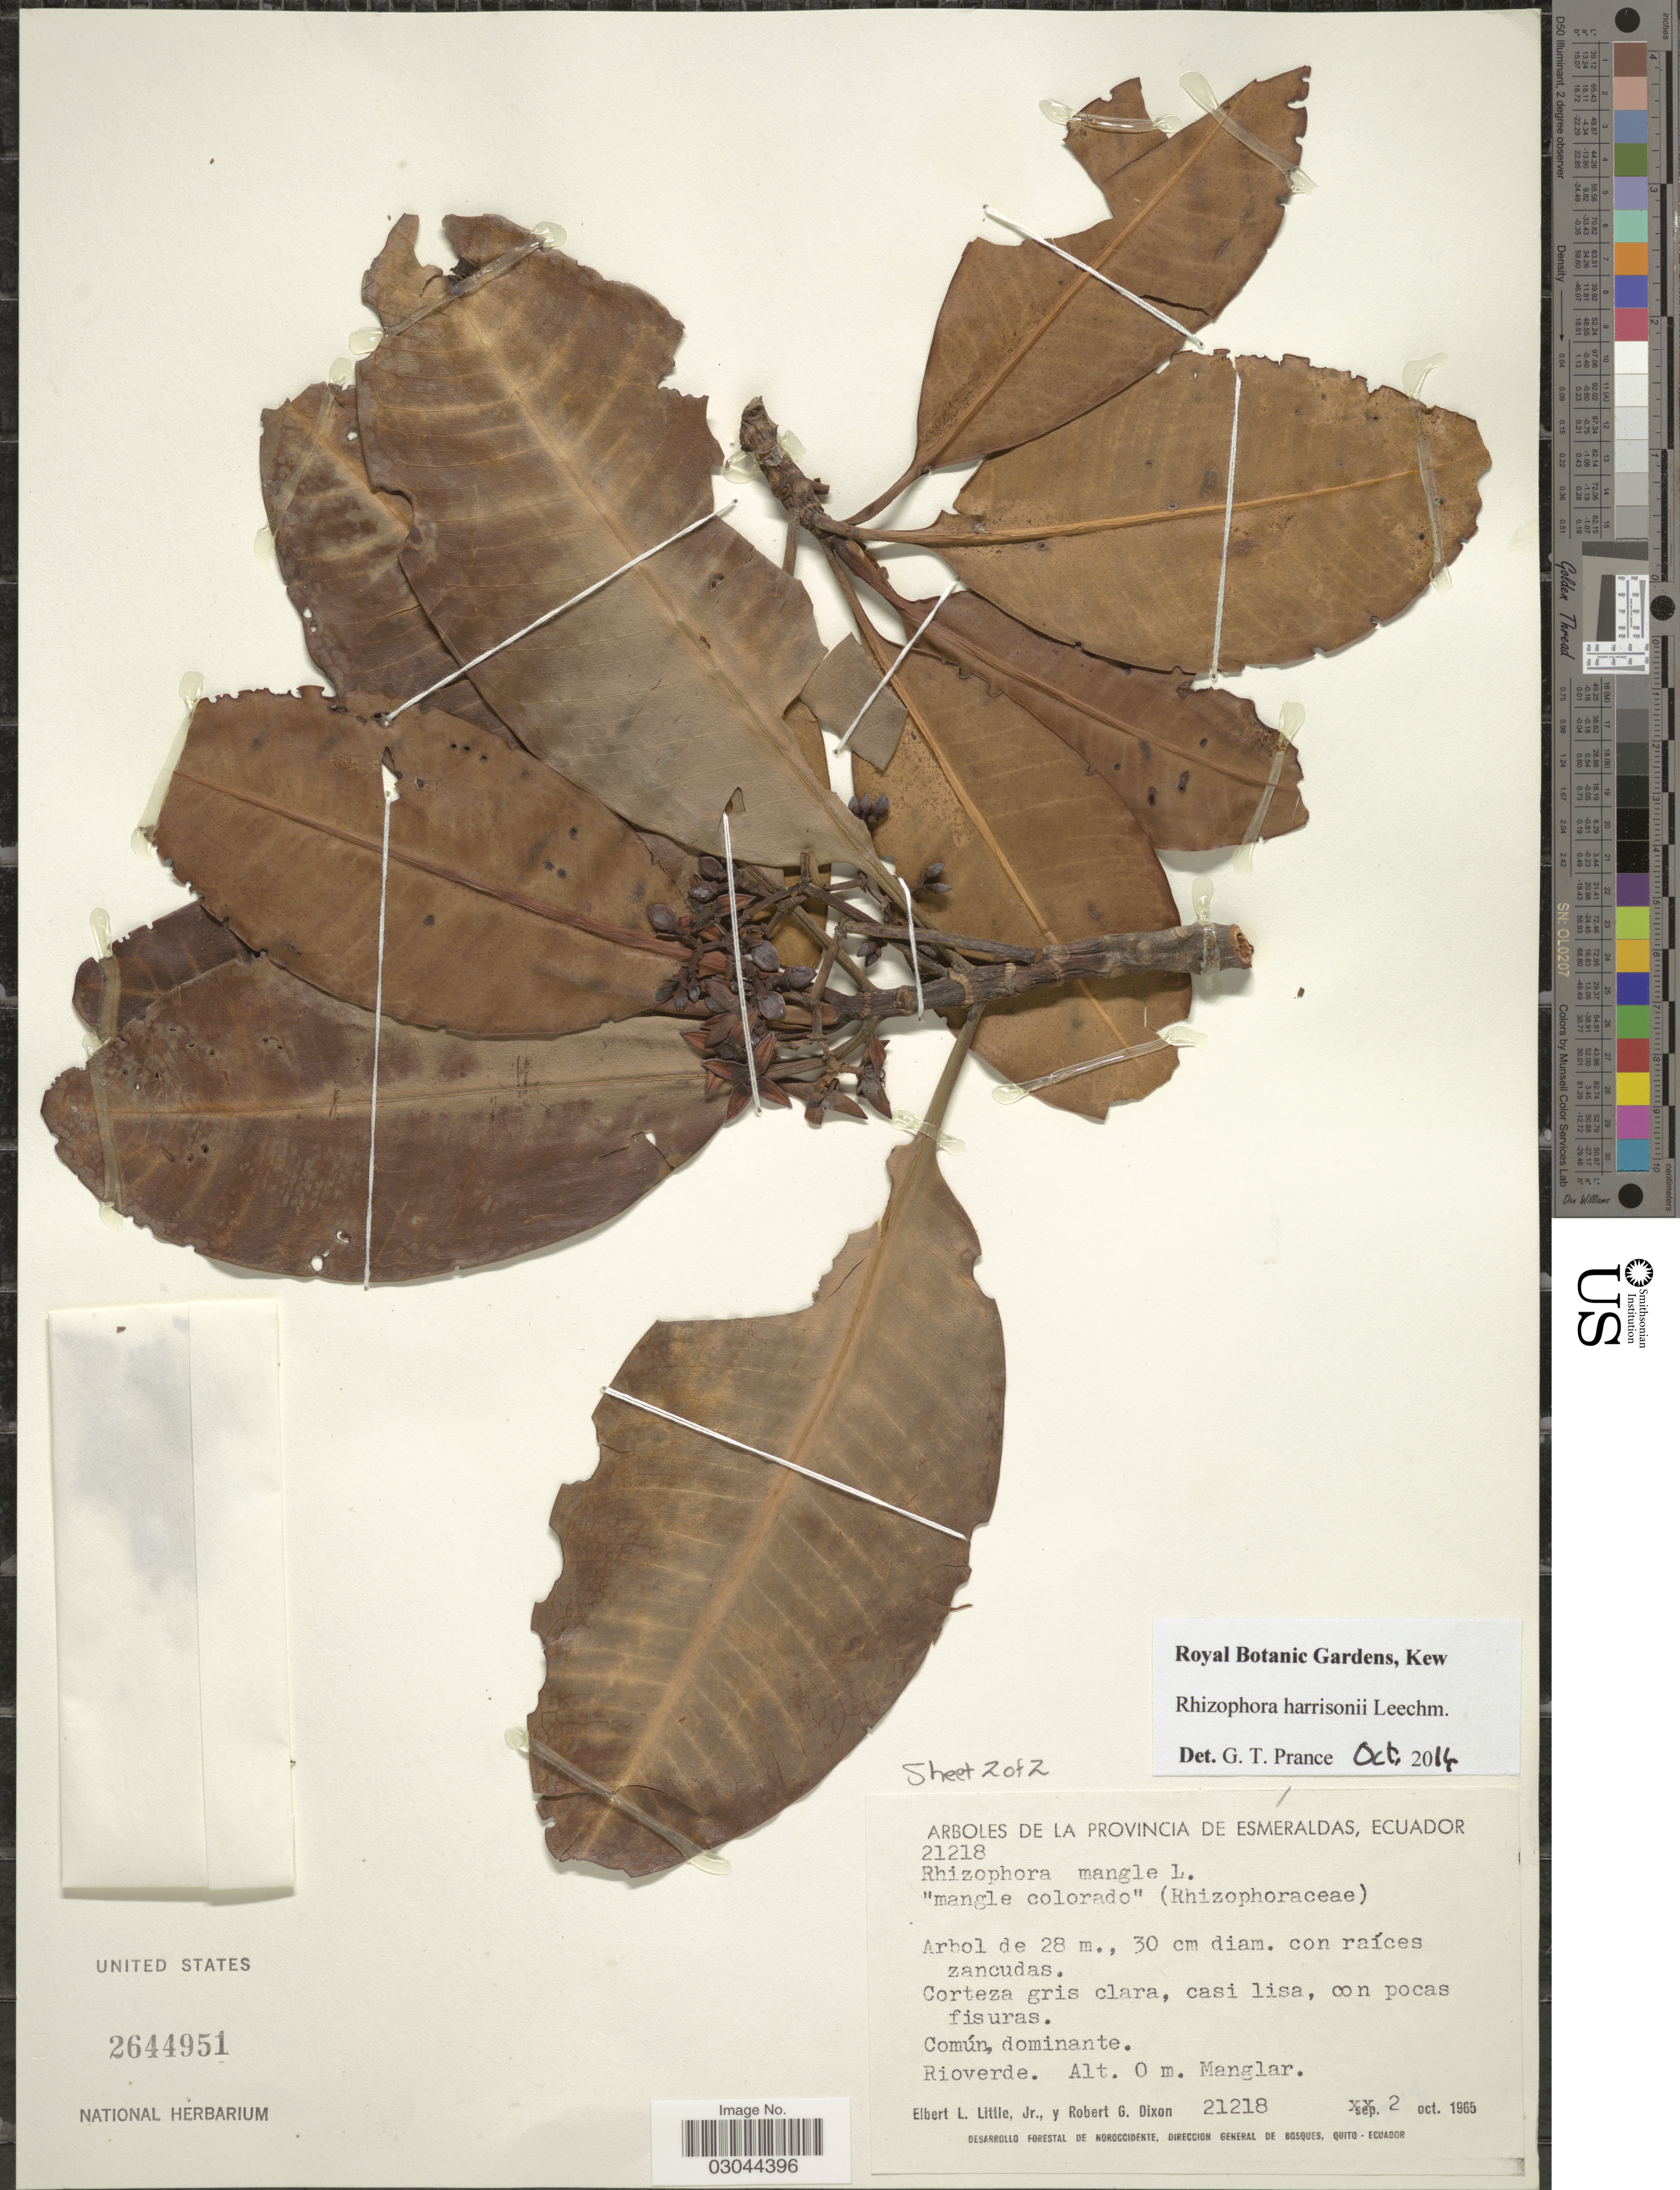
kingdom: Plantae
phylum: Tracheophyta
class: Magnoliopsida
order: Malpighiales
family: Rhizophoraceae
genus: Rhizophora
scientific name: Rhizophora harrisonii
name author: Leechm.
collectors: E. L. Little & R. G. Dixon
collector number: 21218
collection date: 1965-10-02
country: Ecuador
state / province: Esmeraldas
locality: Provincia de Esmeraldas. Rioverde.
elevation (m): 0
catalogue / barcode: US 2644951